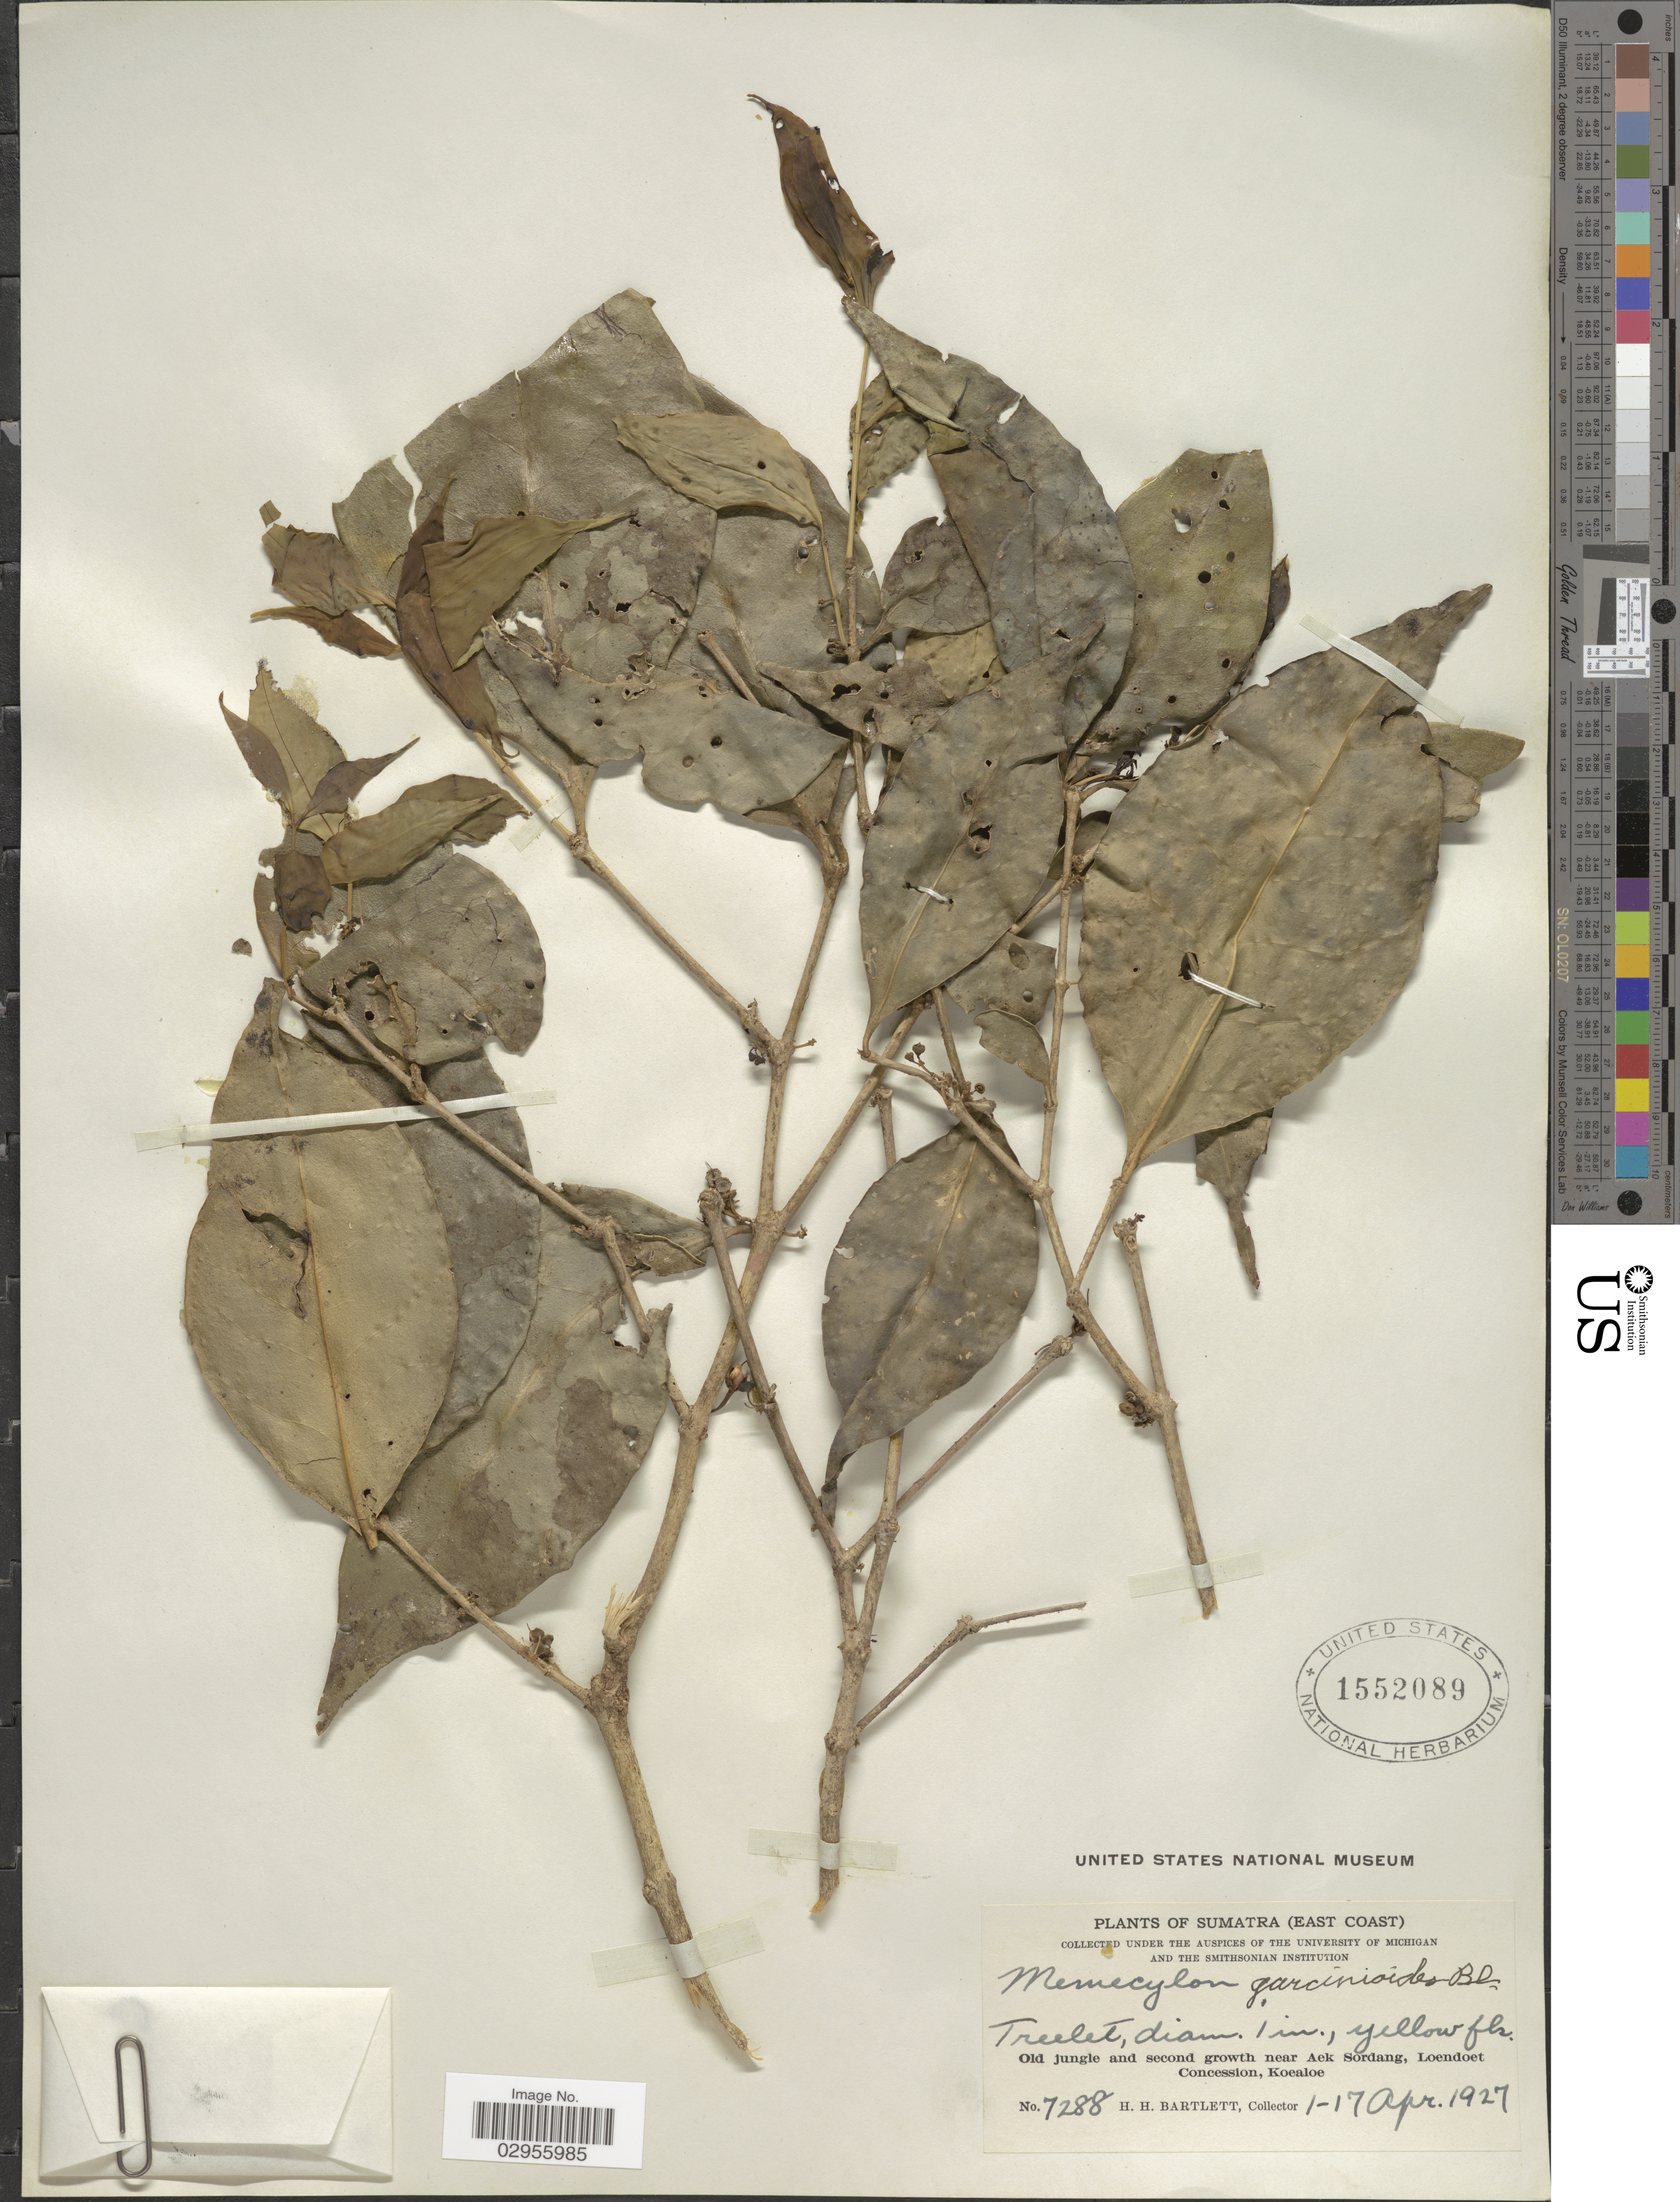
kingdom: Plantae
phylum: Tracheophyta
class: Magnoliopsida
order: Myrtales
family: Melastomataceae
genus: Memecylon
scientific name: Memecylon garcinioides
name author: Blume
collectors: H. H. Bartlett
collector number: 7288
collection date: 1927-04-01/1927-04-17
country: Indonesia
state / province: Sumatra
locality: East Coast. Old jungle and second growth near Aek Sordang, Loendoet Concession, Koealoe.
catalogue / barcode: US 1552089